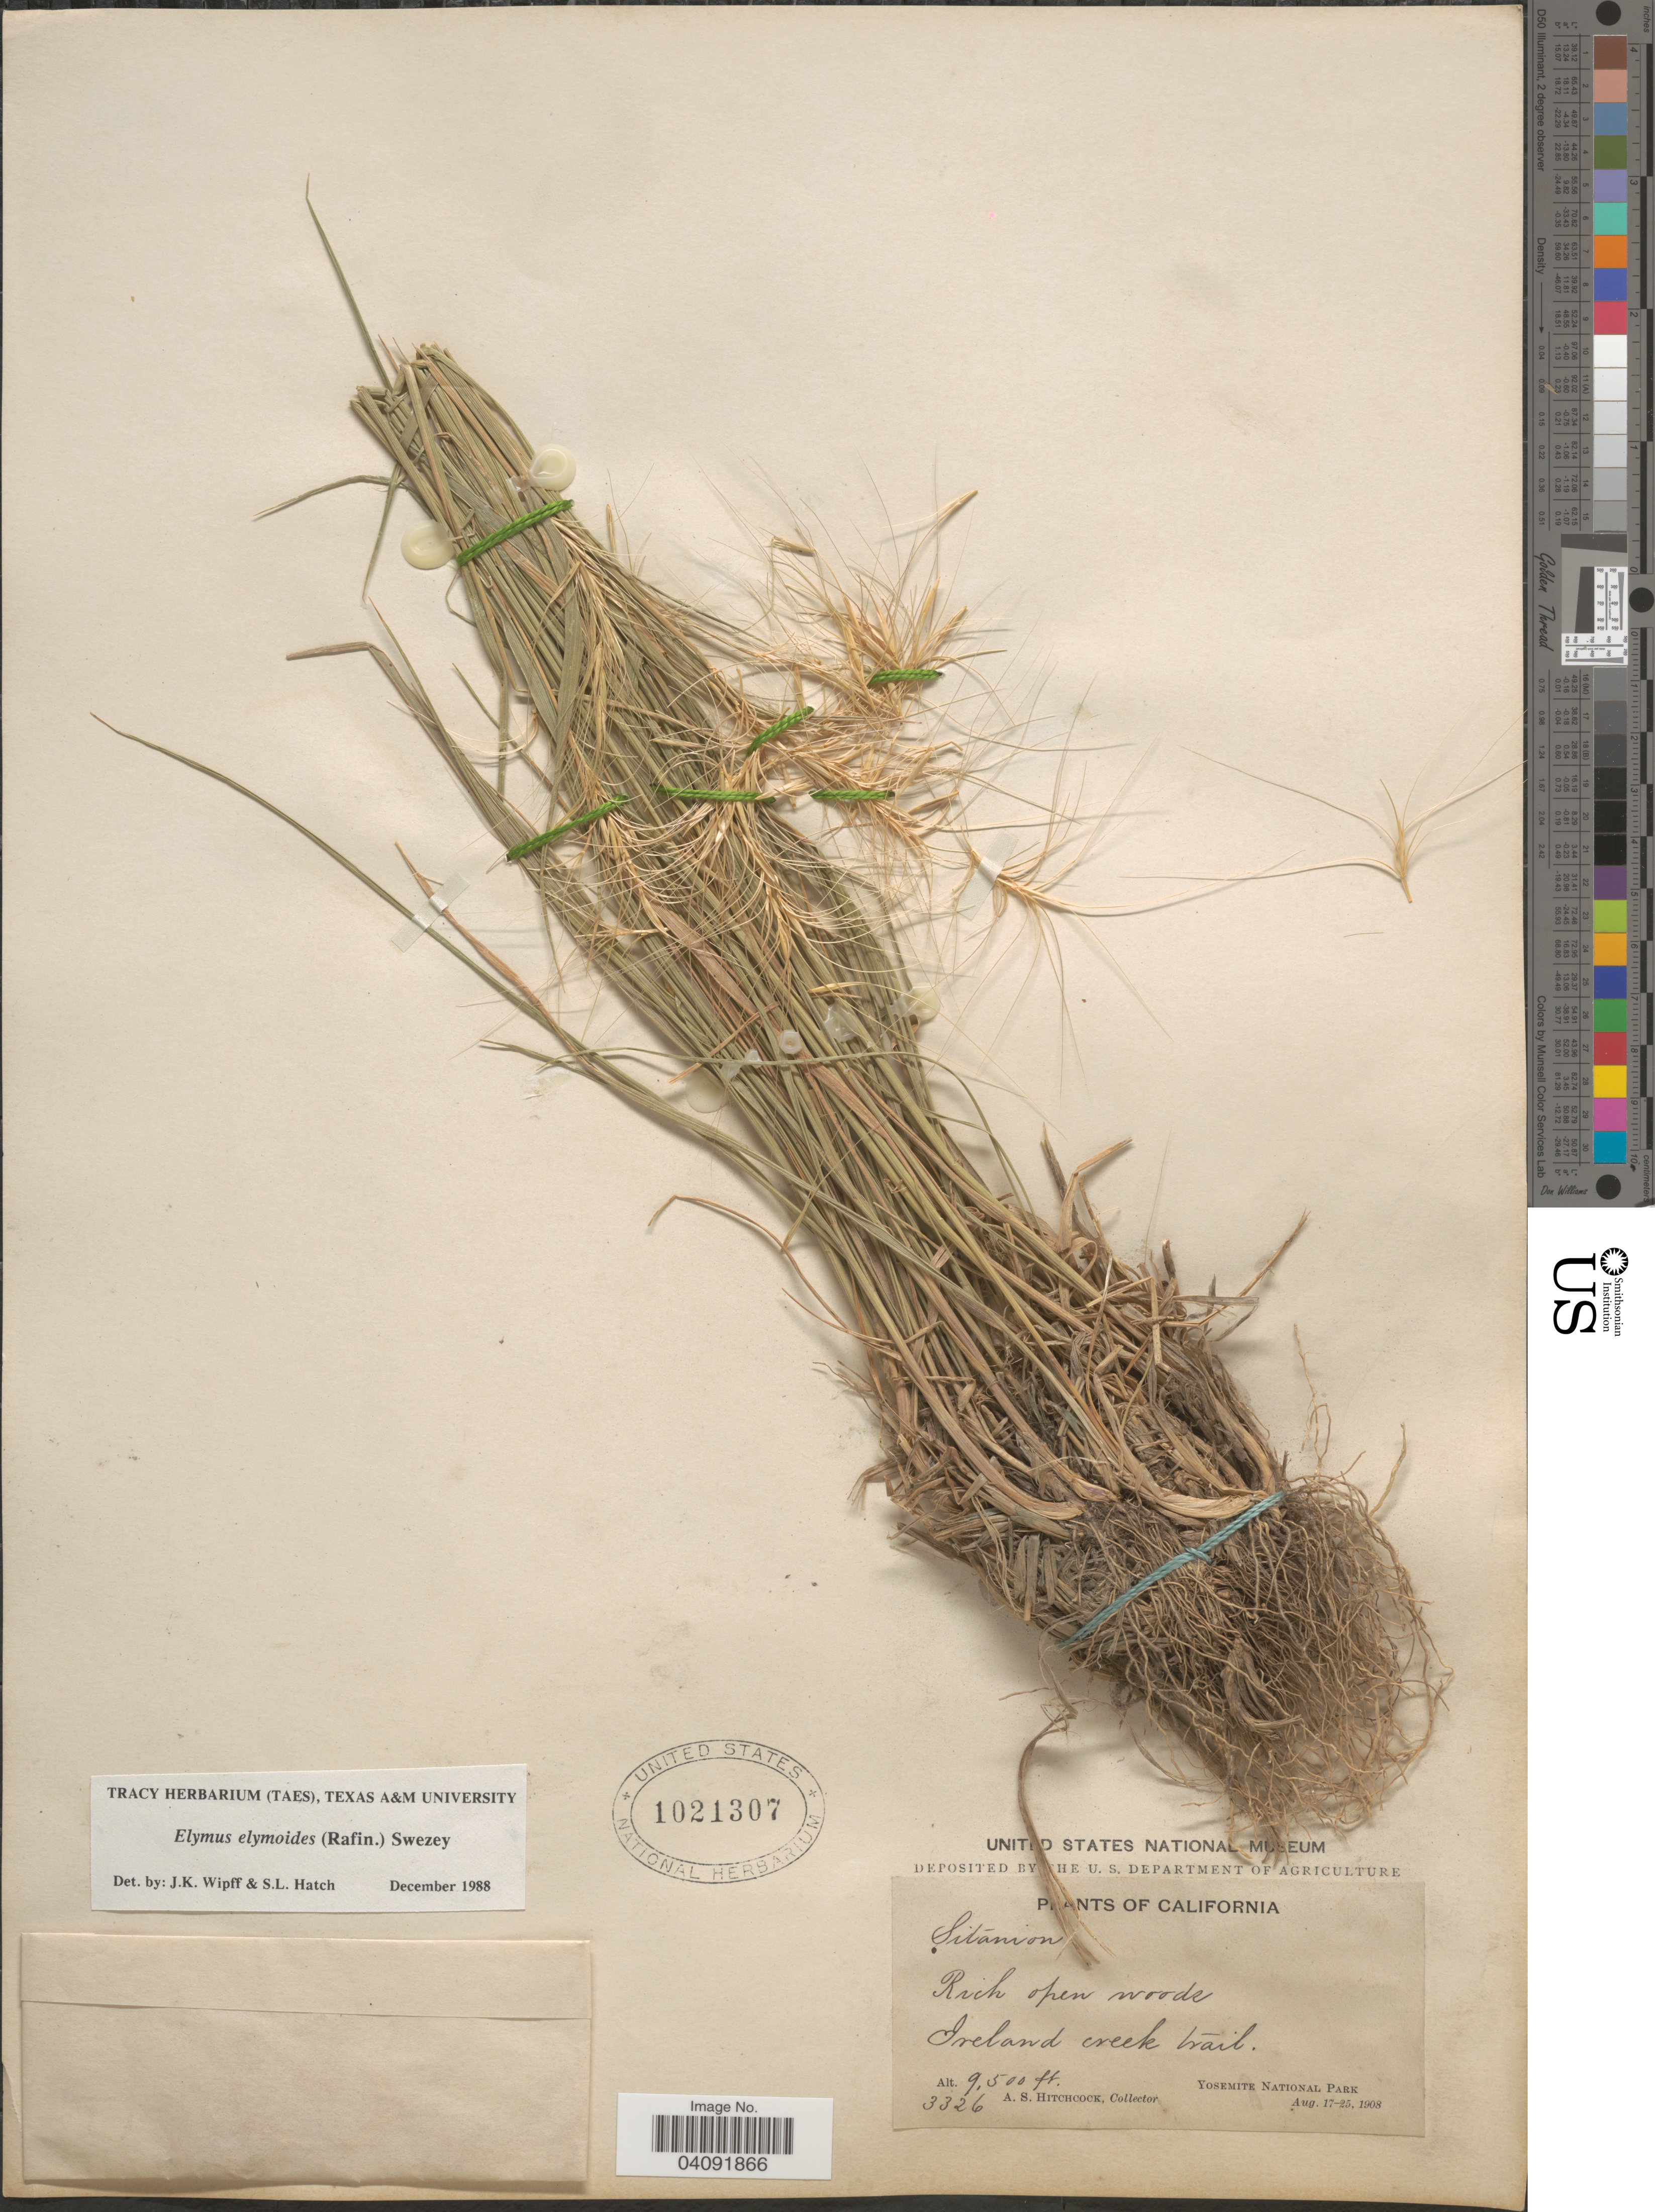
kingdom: Plantae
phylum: Tracheophyta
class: Liliopsida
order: Poales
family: Poaceae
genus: Elymus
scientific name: Elymus elymoides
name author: (Raf.) Swezey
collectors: A. S. Hitchcock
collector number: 3326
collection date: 1908-08-17/1908-08-25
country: United States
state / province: Colorado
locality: Rich open woods. Ireland creek trail. Yosemite National Park.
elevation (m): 2896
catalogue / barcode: US 1021307